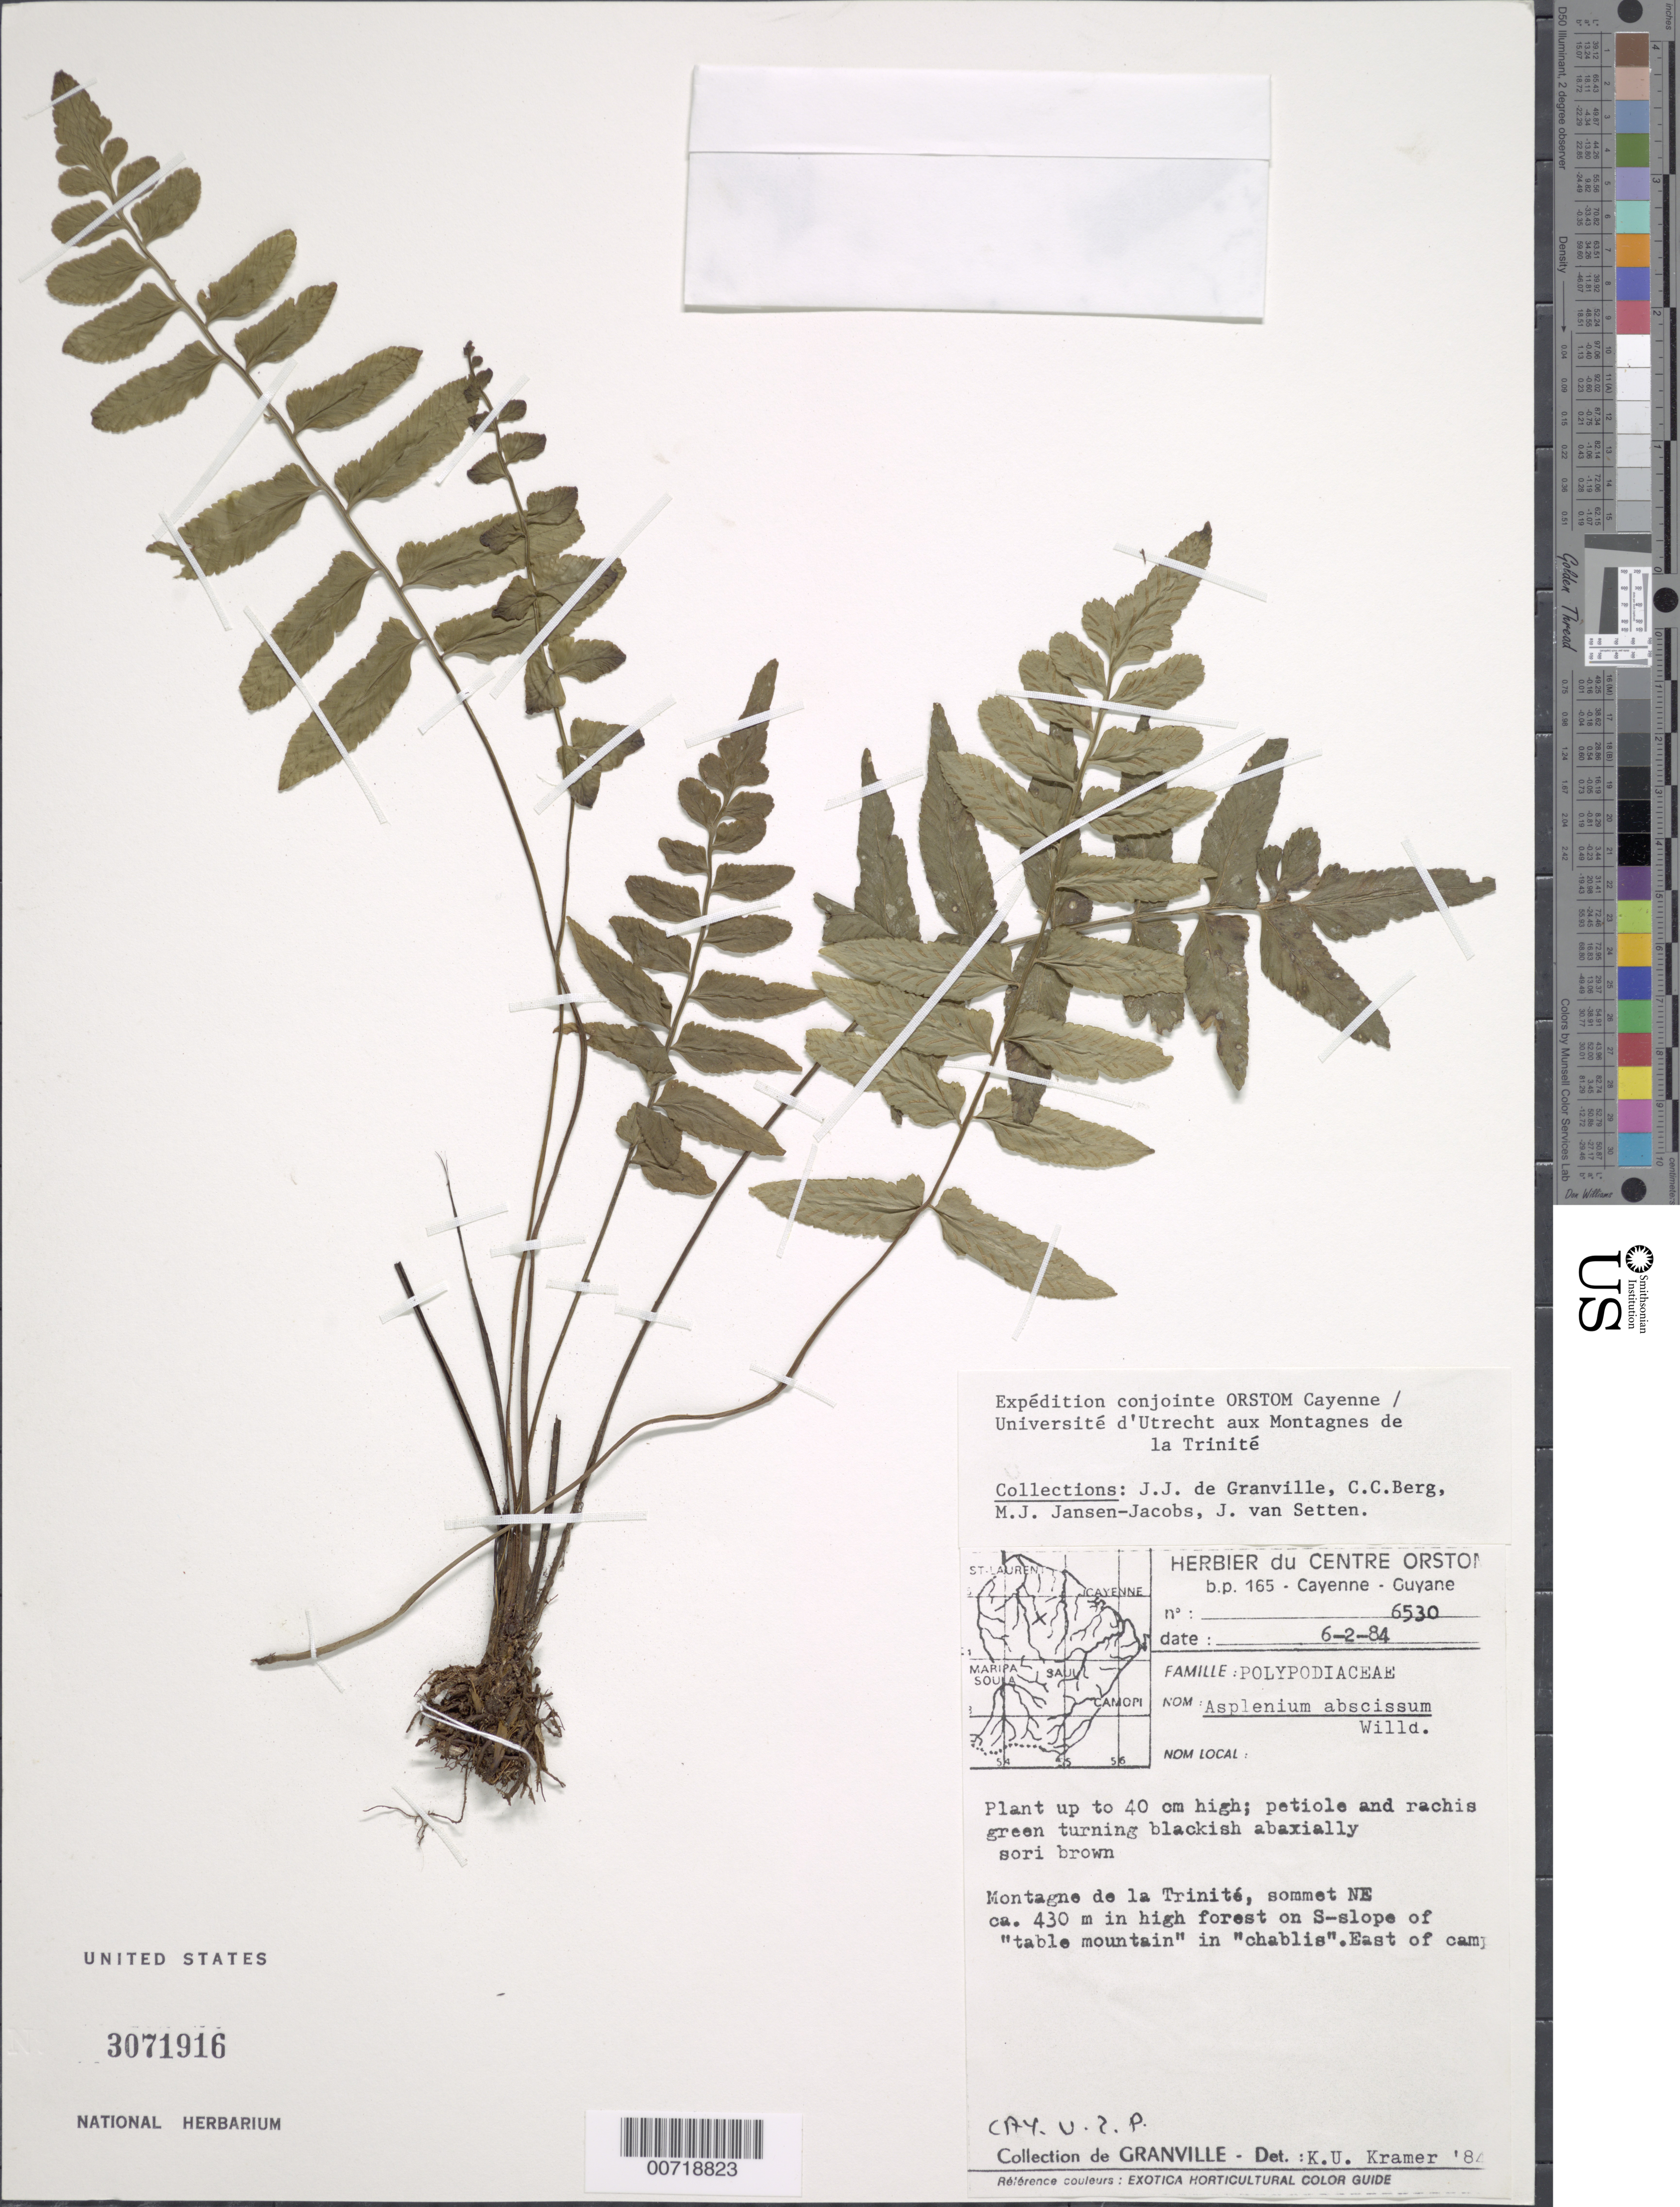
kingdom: Plantae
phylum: Tracheophyta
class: Polypodiopsida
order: Polypodiales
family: Aspleniaceae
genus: Asplenium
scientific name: Asplenium abscissum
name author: Willd.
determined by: Kramer, K. U.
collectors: J.-J. de Granville, C. C. Berg, M. J. Jansen-Jacobs & J. van Setten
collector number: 6530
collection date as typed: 6-Feb-84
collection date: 1984-02-06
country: French Guiana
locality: Montagnes de la Trinité, sommet NE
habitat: High forest in chablis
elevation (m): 430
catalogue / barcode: US 3071916